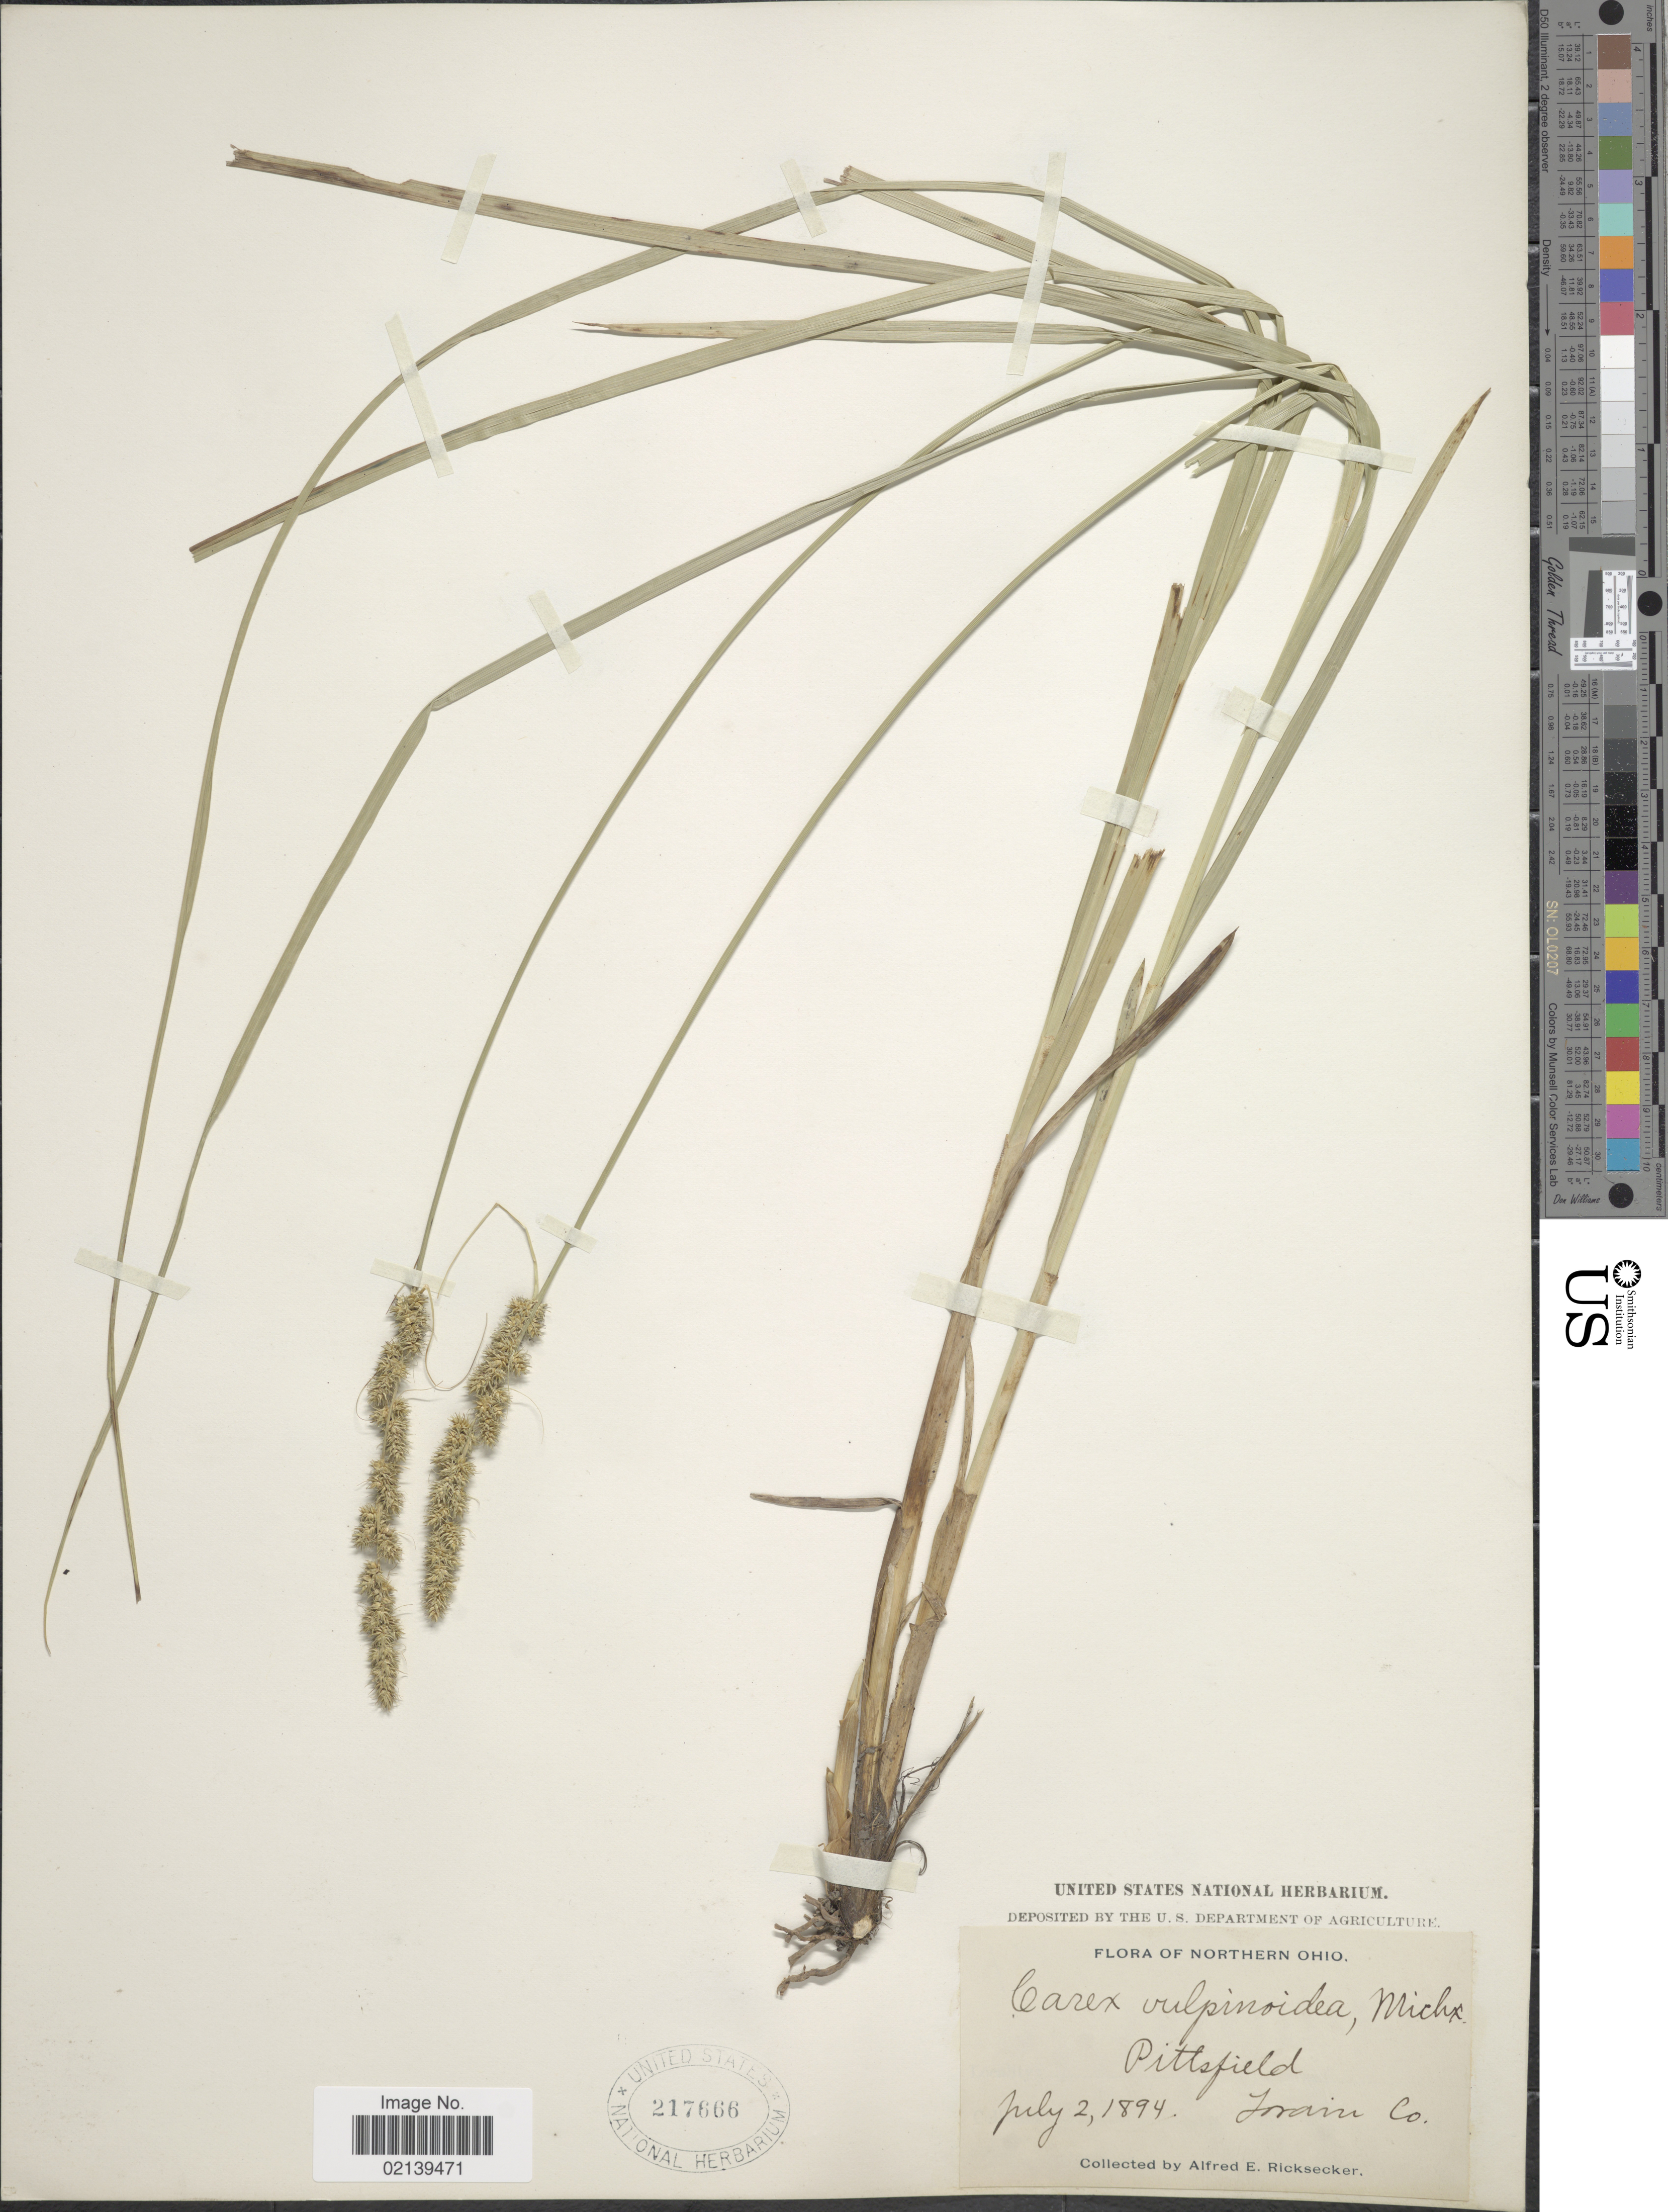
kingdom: Plantae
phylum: Tracheophyta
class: Liliopsida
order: Poales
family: Cyperaceae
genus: Carex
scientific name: Carex vulpinoidea Michx.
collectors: A. E. Ricksecker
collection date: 1894-07-02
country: United States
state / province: Ohio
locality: Northern Ohio, Pittsfield, Lorain Co.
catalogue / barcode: US 217666